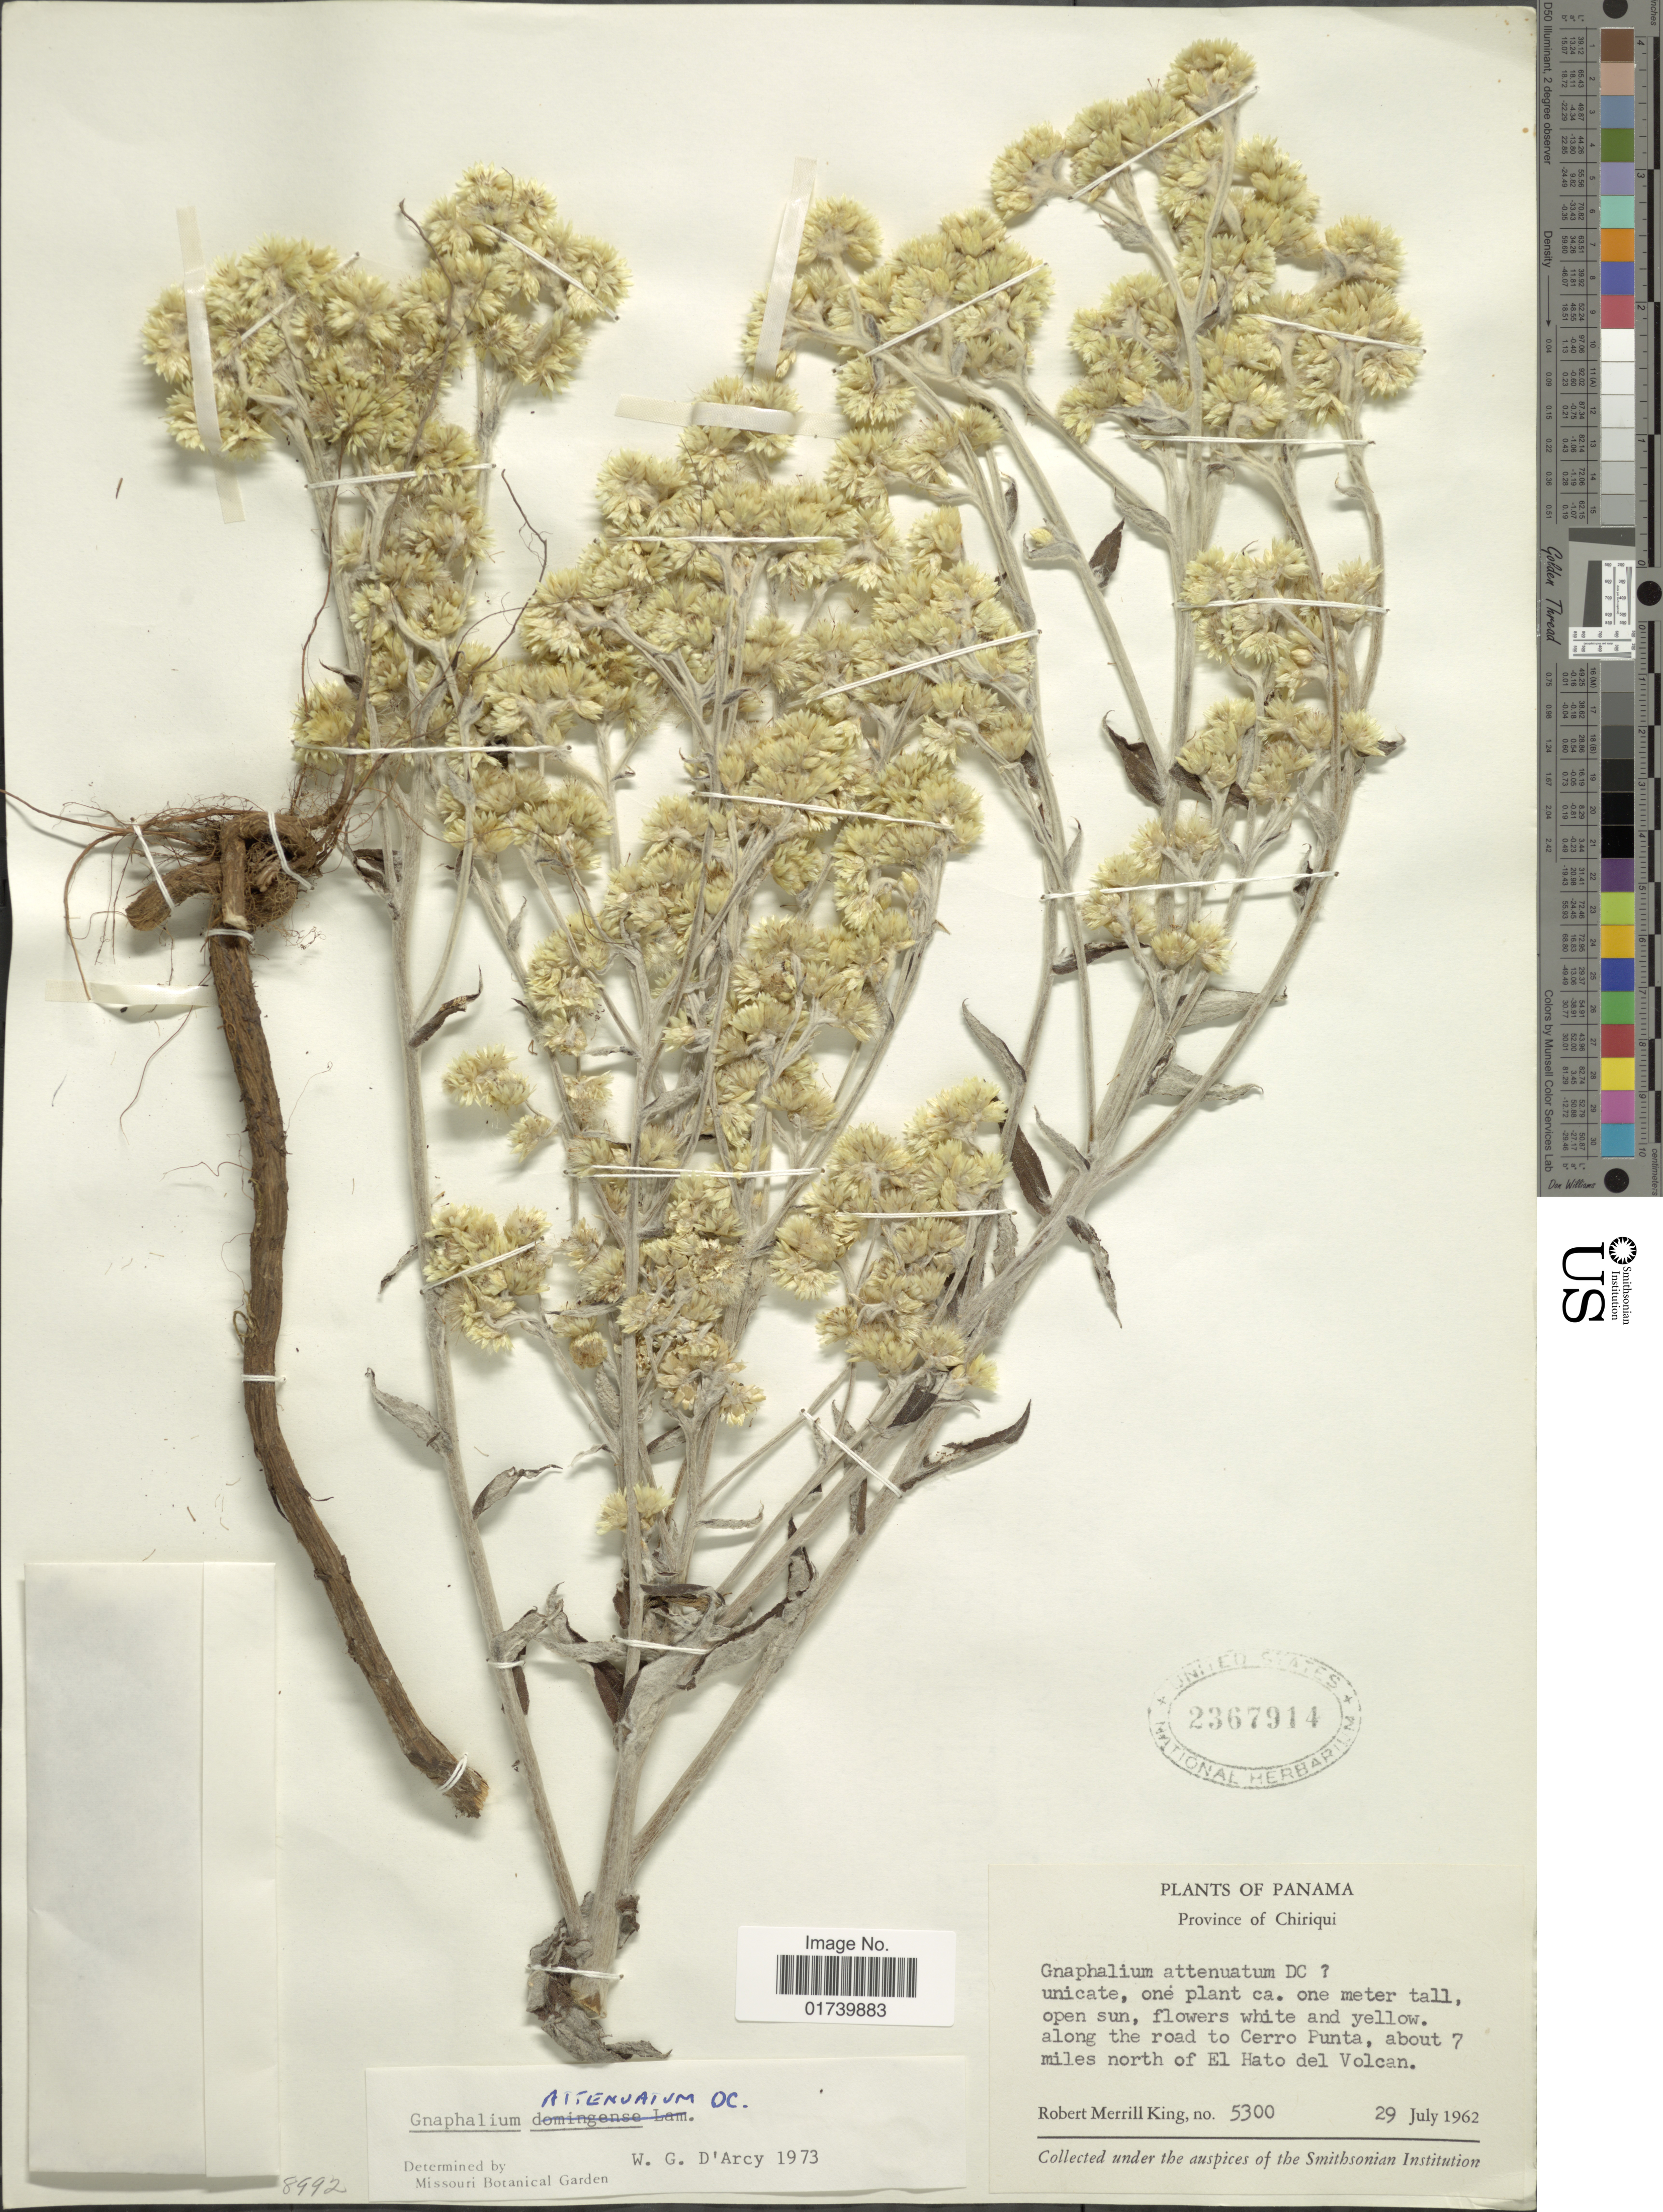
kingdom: Plantae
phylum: Tracheophyta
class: Magnoliopsida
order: Asterales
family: Asteraceae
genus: Pseudognaphalium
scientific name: Pseudognaphalium elegans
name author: (Kunth) Kartesz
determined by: Nesom, Guy L.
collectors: R. M. King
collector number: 5300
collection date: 1962-07-29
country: Panama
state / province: Chiriqui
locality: Along the road to Cerro Punta, about 7 miles north of El Hato del Volcan.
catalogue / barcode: US 2367914